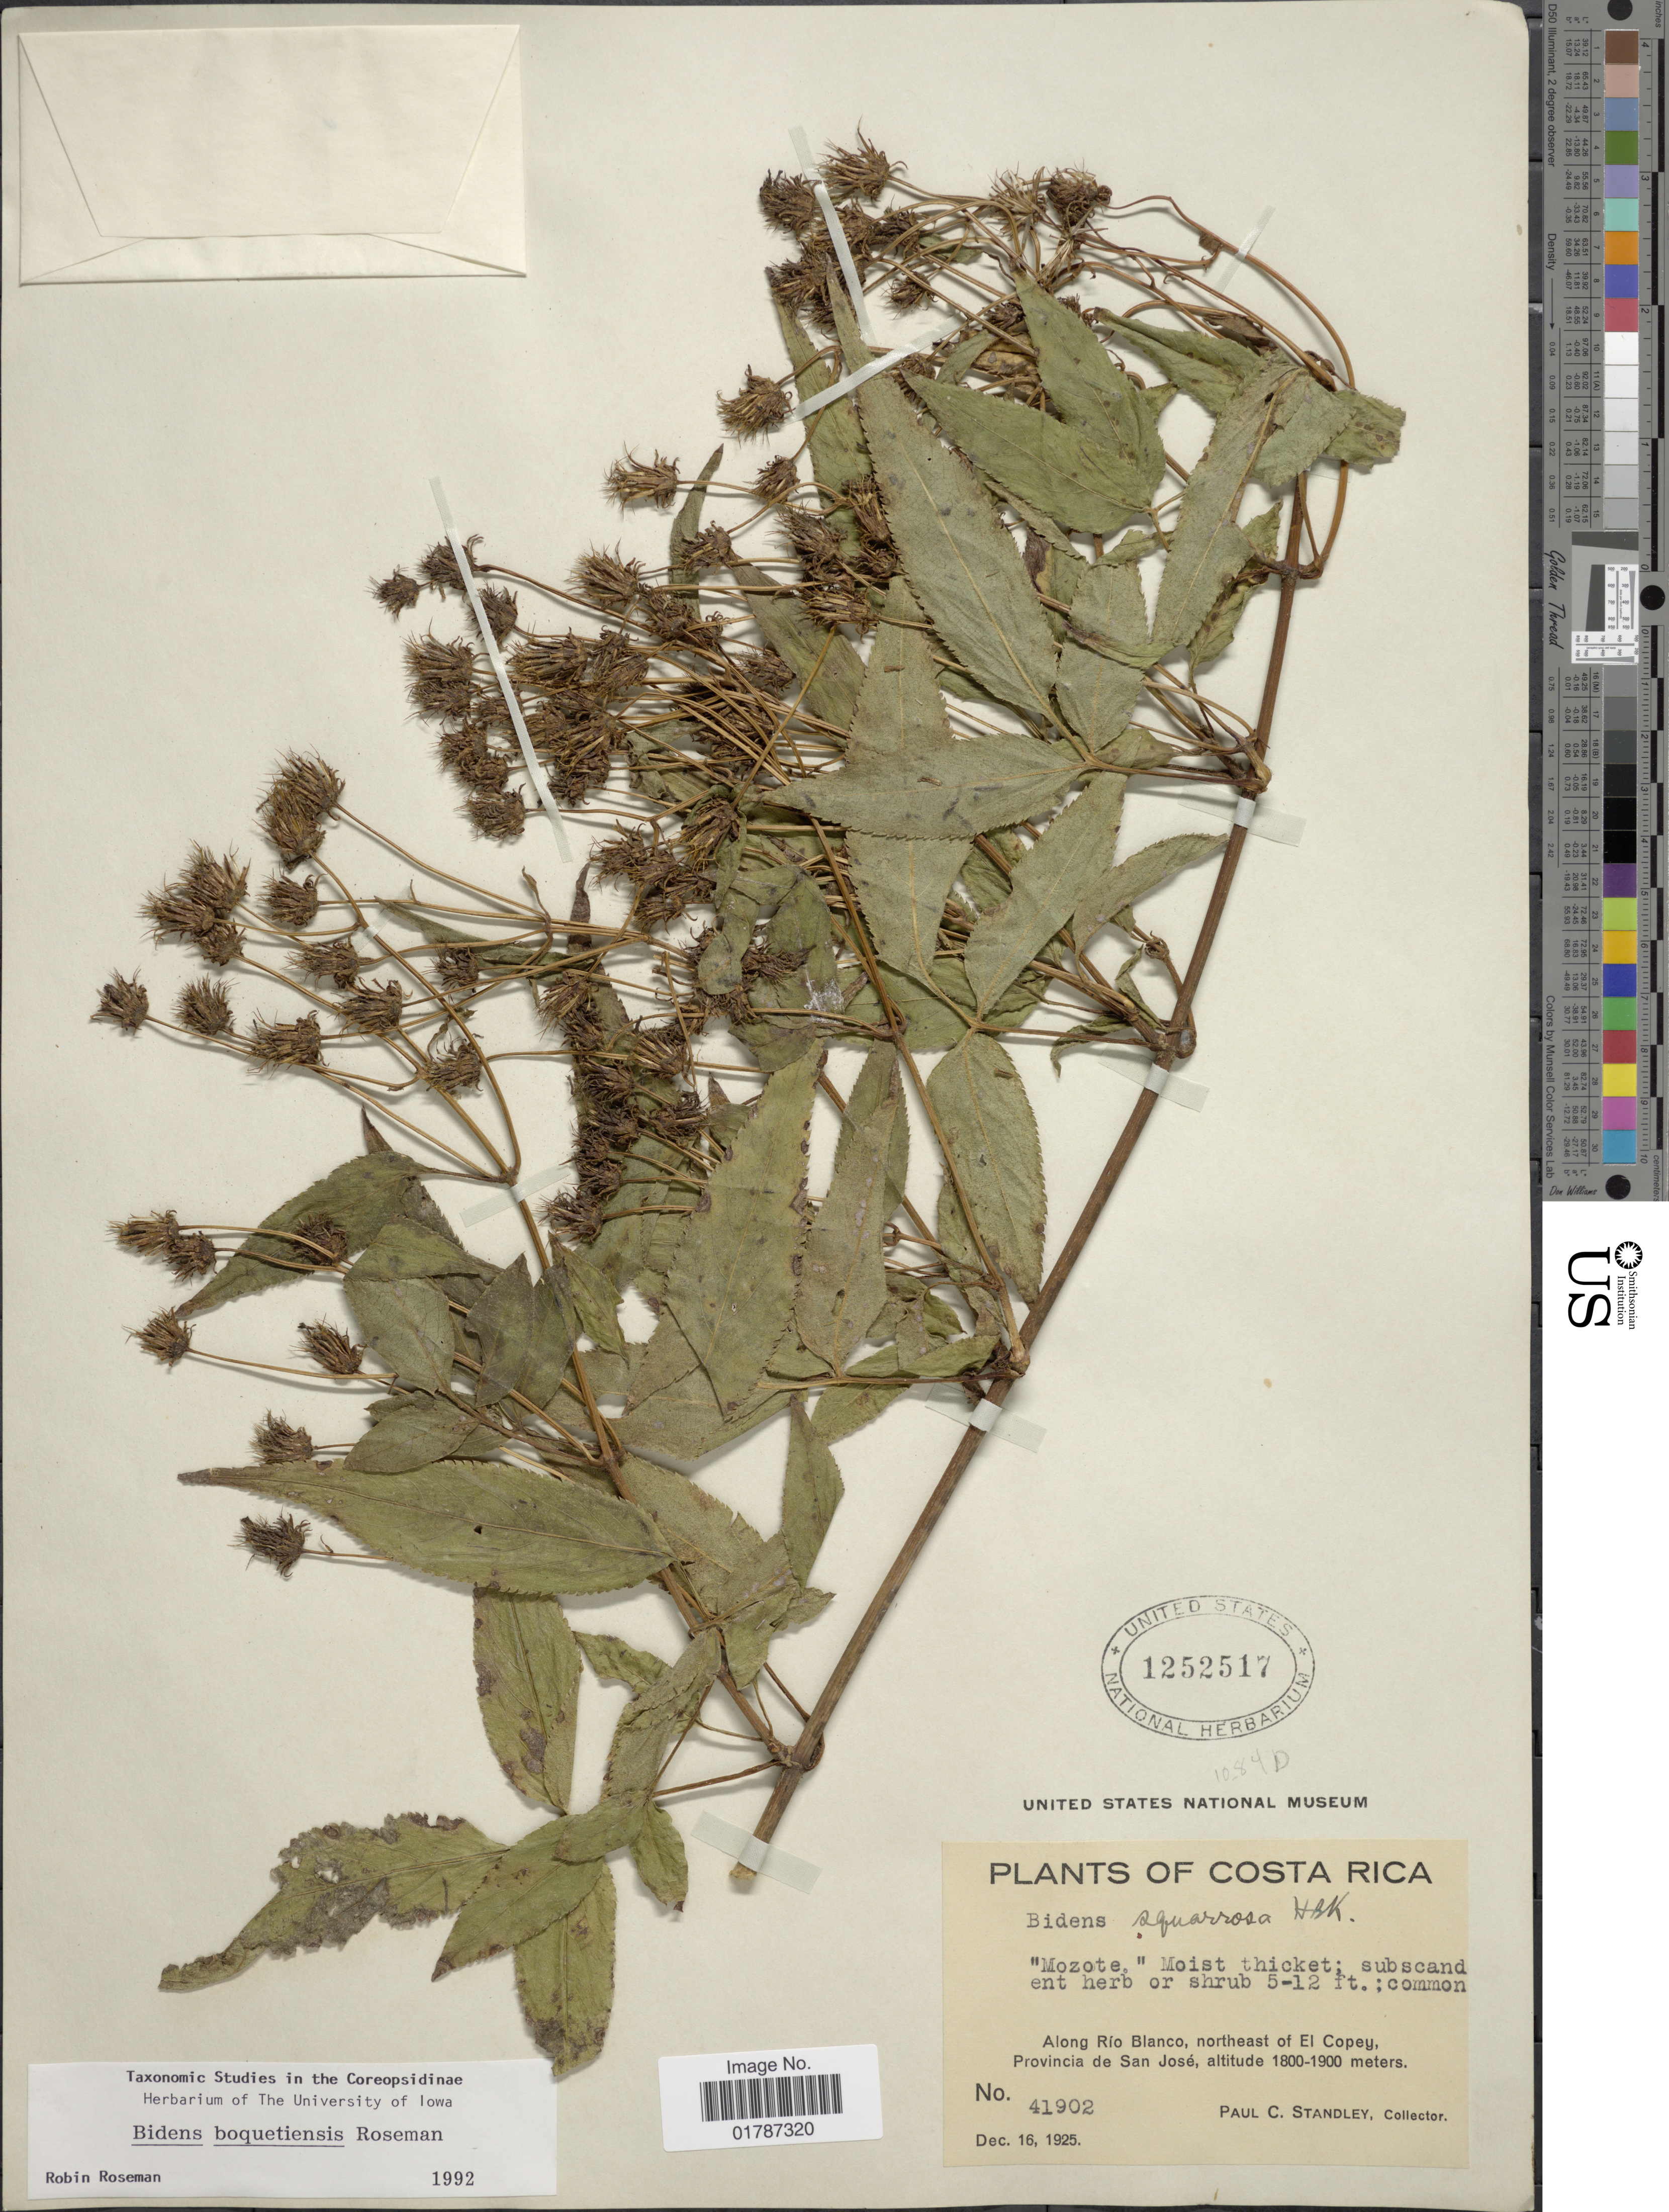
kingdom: Plantae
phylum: Tracheophyta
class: Magnoliopsida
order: Asterales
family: Asteraceae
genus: Bidens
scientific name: Bidens boquetinsis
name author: Roseman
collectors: P. C. Standley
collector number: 41902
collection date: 1925-12-16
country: Costa Rica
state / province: San José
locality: Along Rio Blanco, northeast of El Copey, Provincia de San Jose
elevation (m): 1800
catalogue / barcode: US 1252517